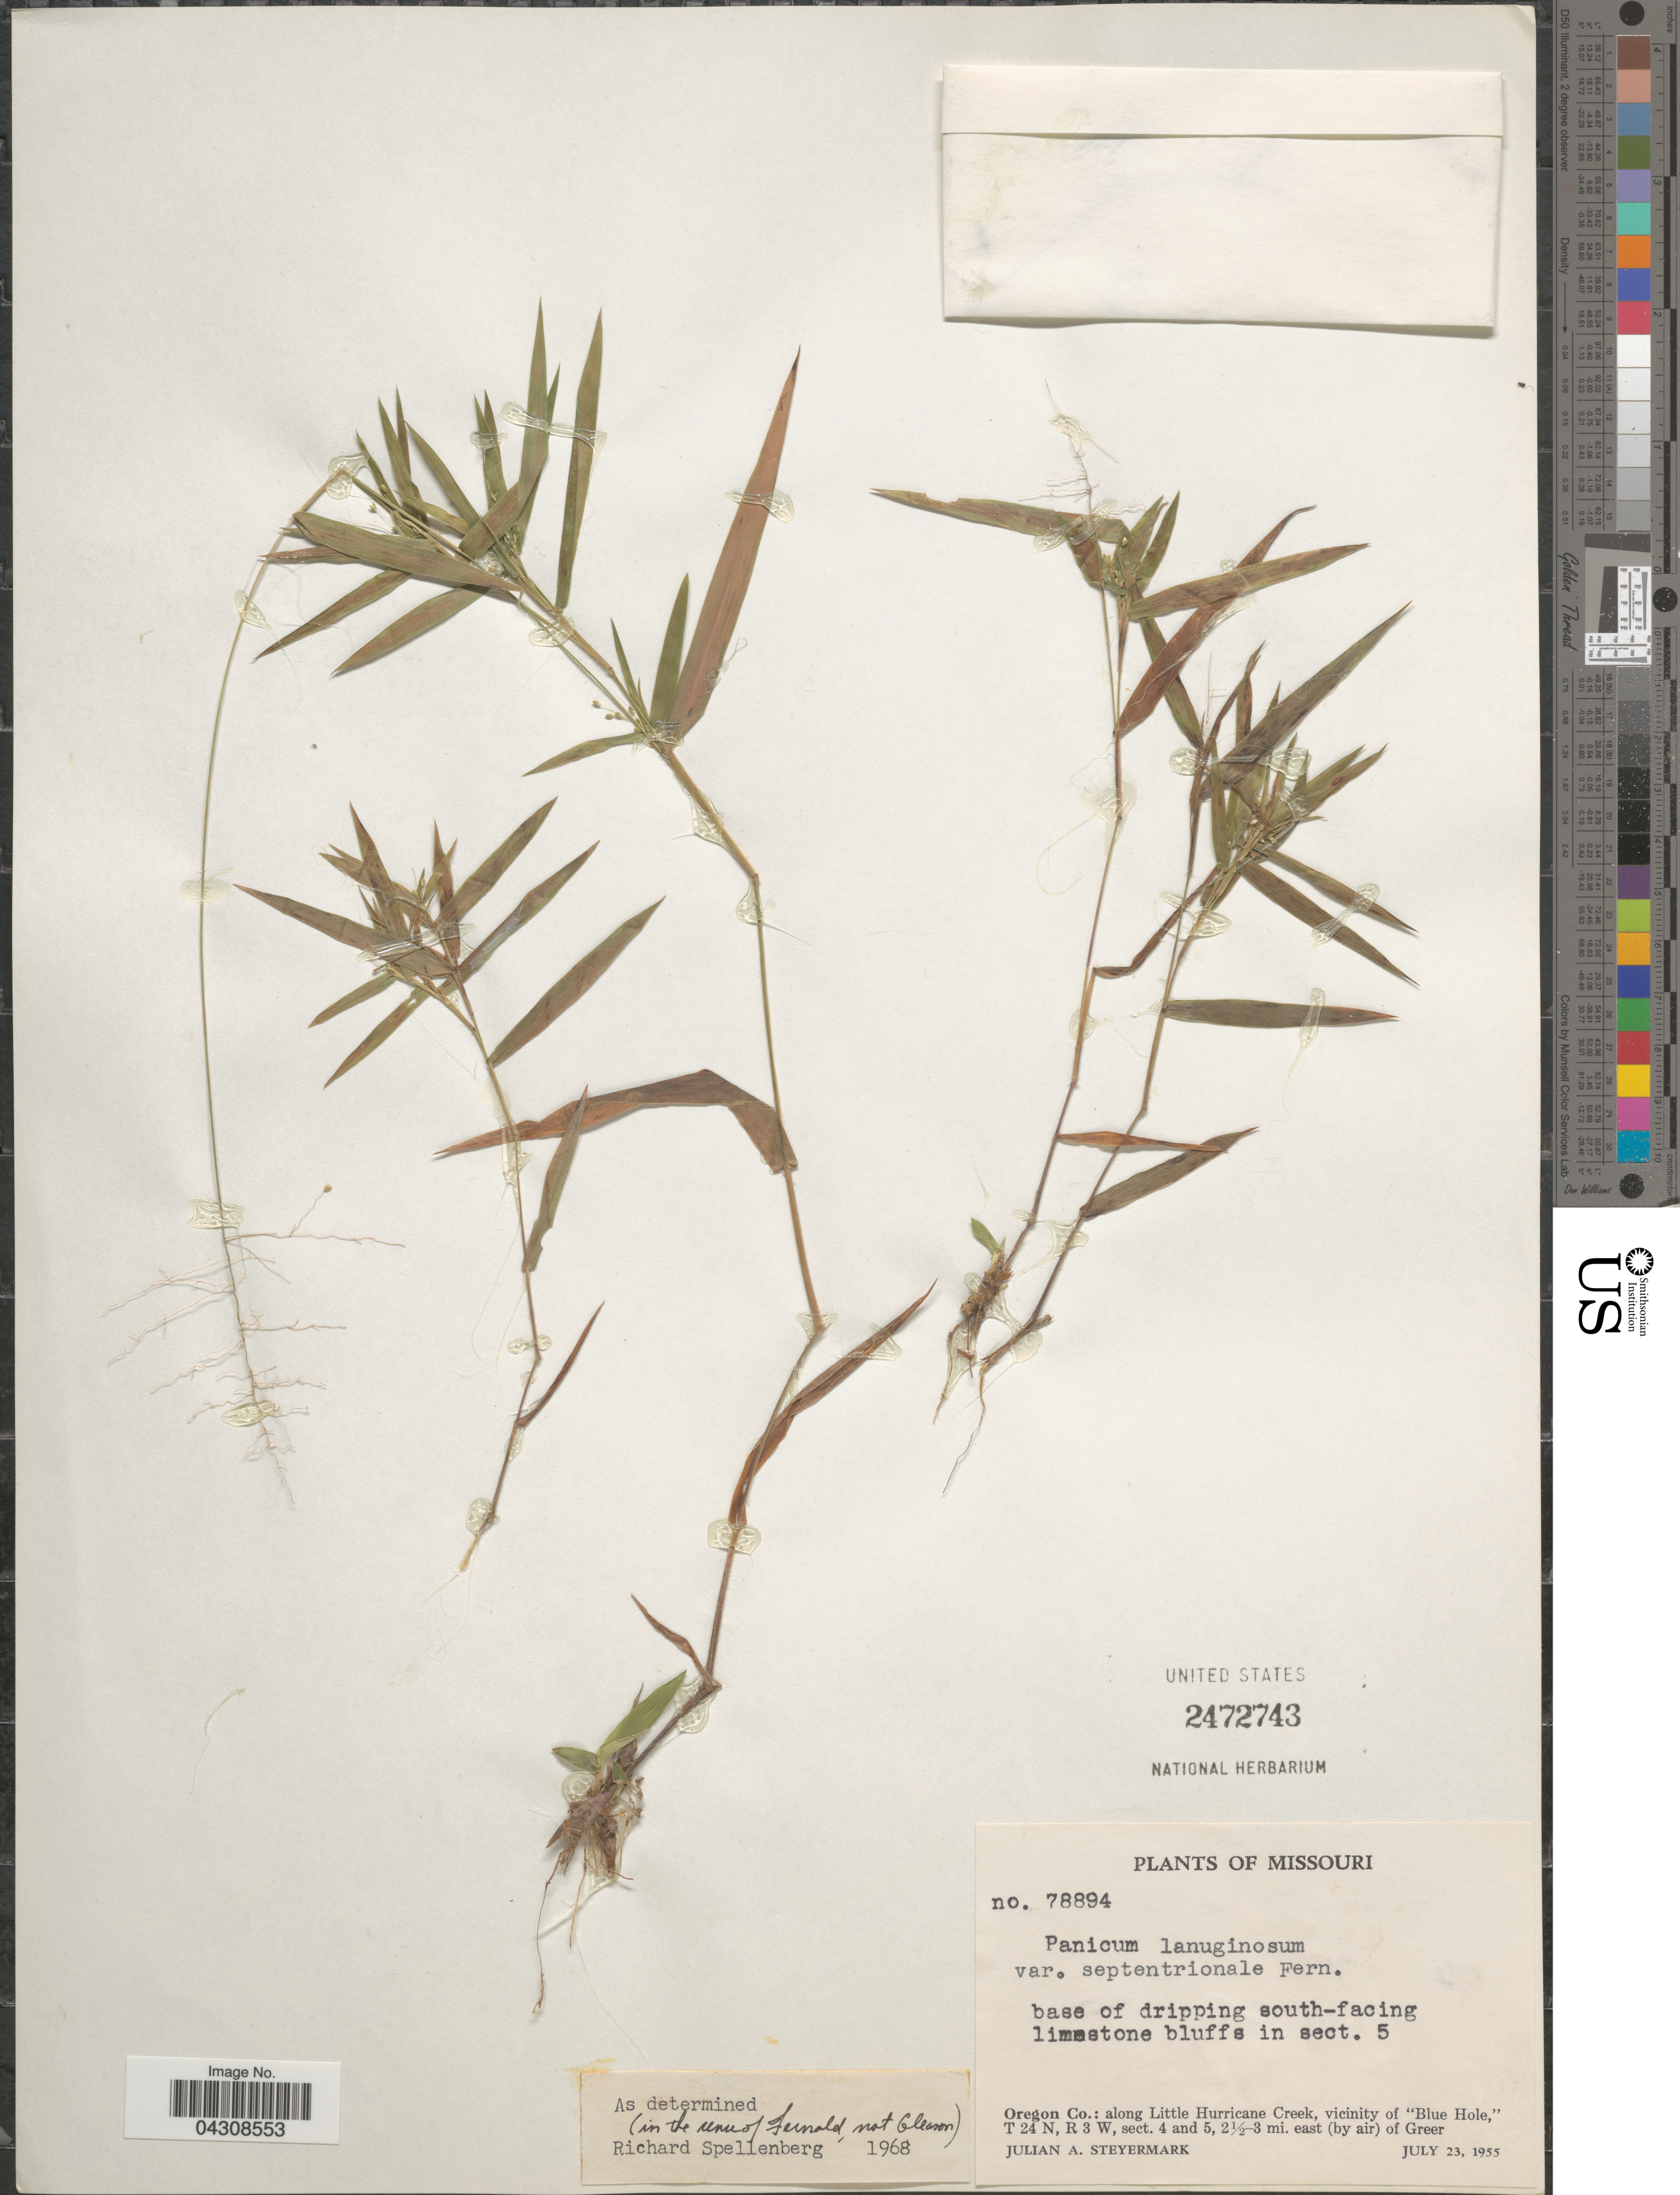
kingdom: Plantae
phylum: Tracheophyta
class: Liliopsida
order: Poales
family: Poaceae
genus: Dichanthelium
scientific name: Dichanthelium acuminatum var. acuminatum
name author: (Sw.) Gould & C.A. Clark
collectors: J. Steyermark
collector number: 78894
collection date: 1955-07-23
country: United States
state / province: Missouri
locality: Base of dripping south-facing limestone bluffs in sect. 5. Oregon Co.: along Little Hurricane Creek, vicinity of "Blue Hole," T 24 N, R 3 W, sect. 4 and 5, 2½-3 mi. east (by air) of Greer.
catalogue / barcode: US 2472743